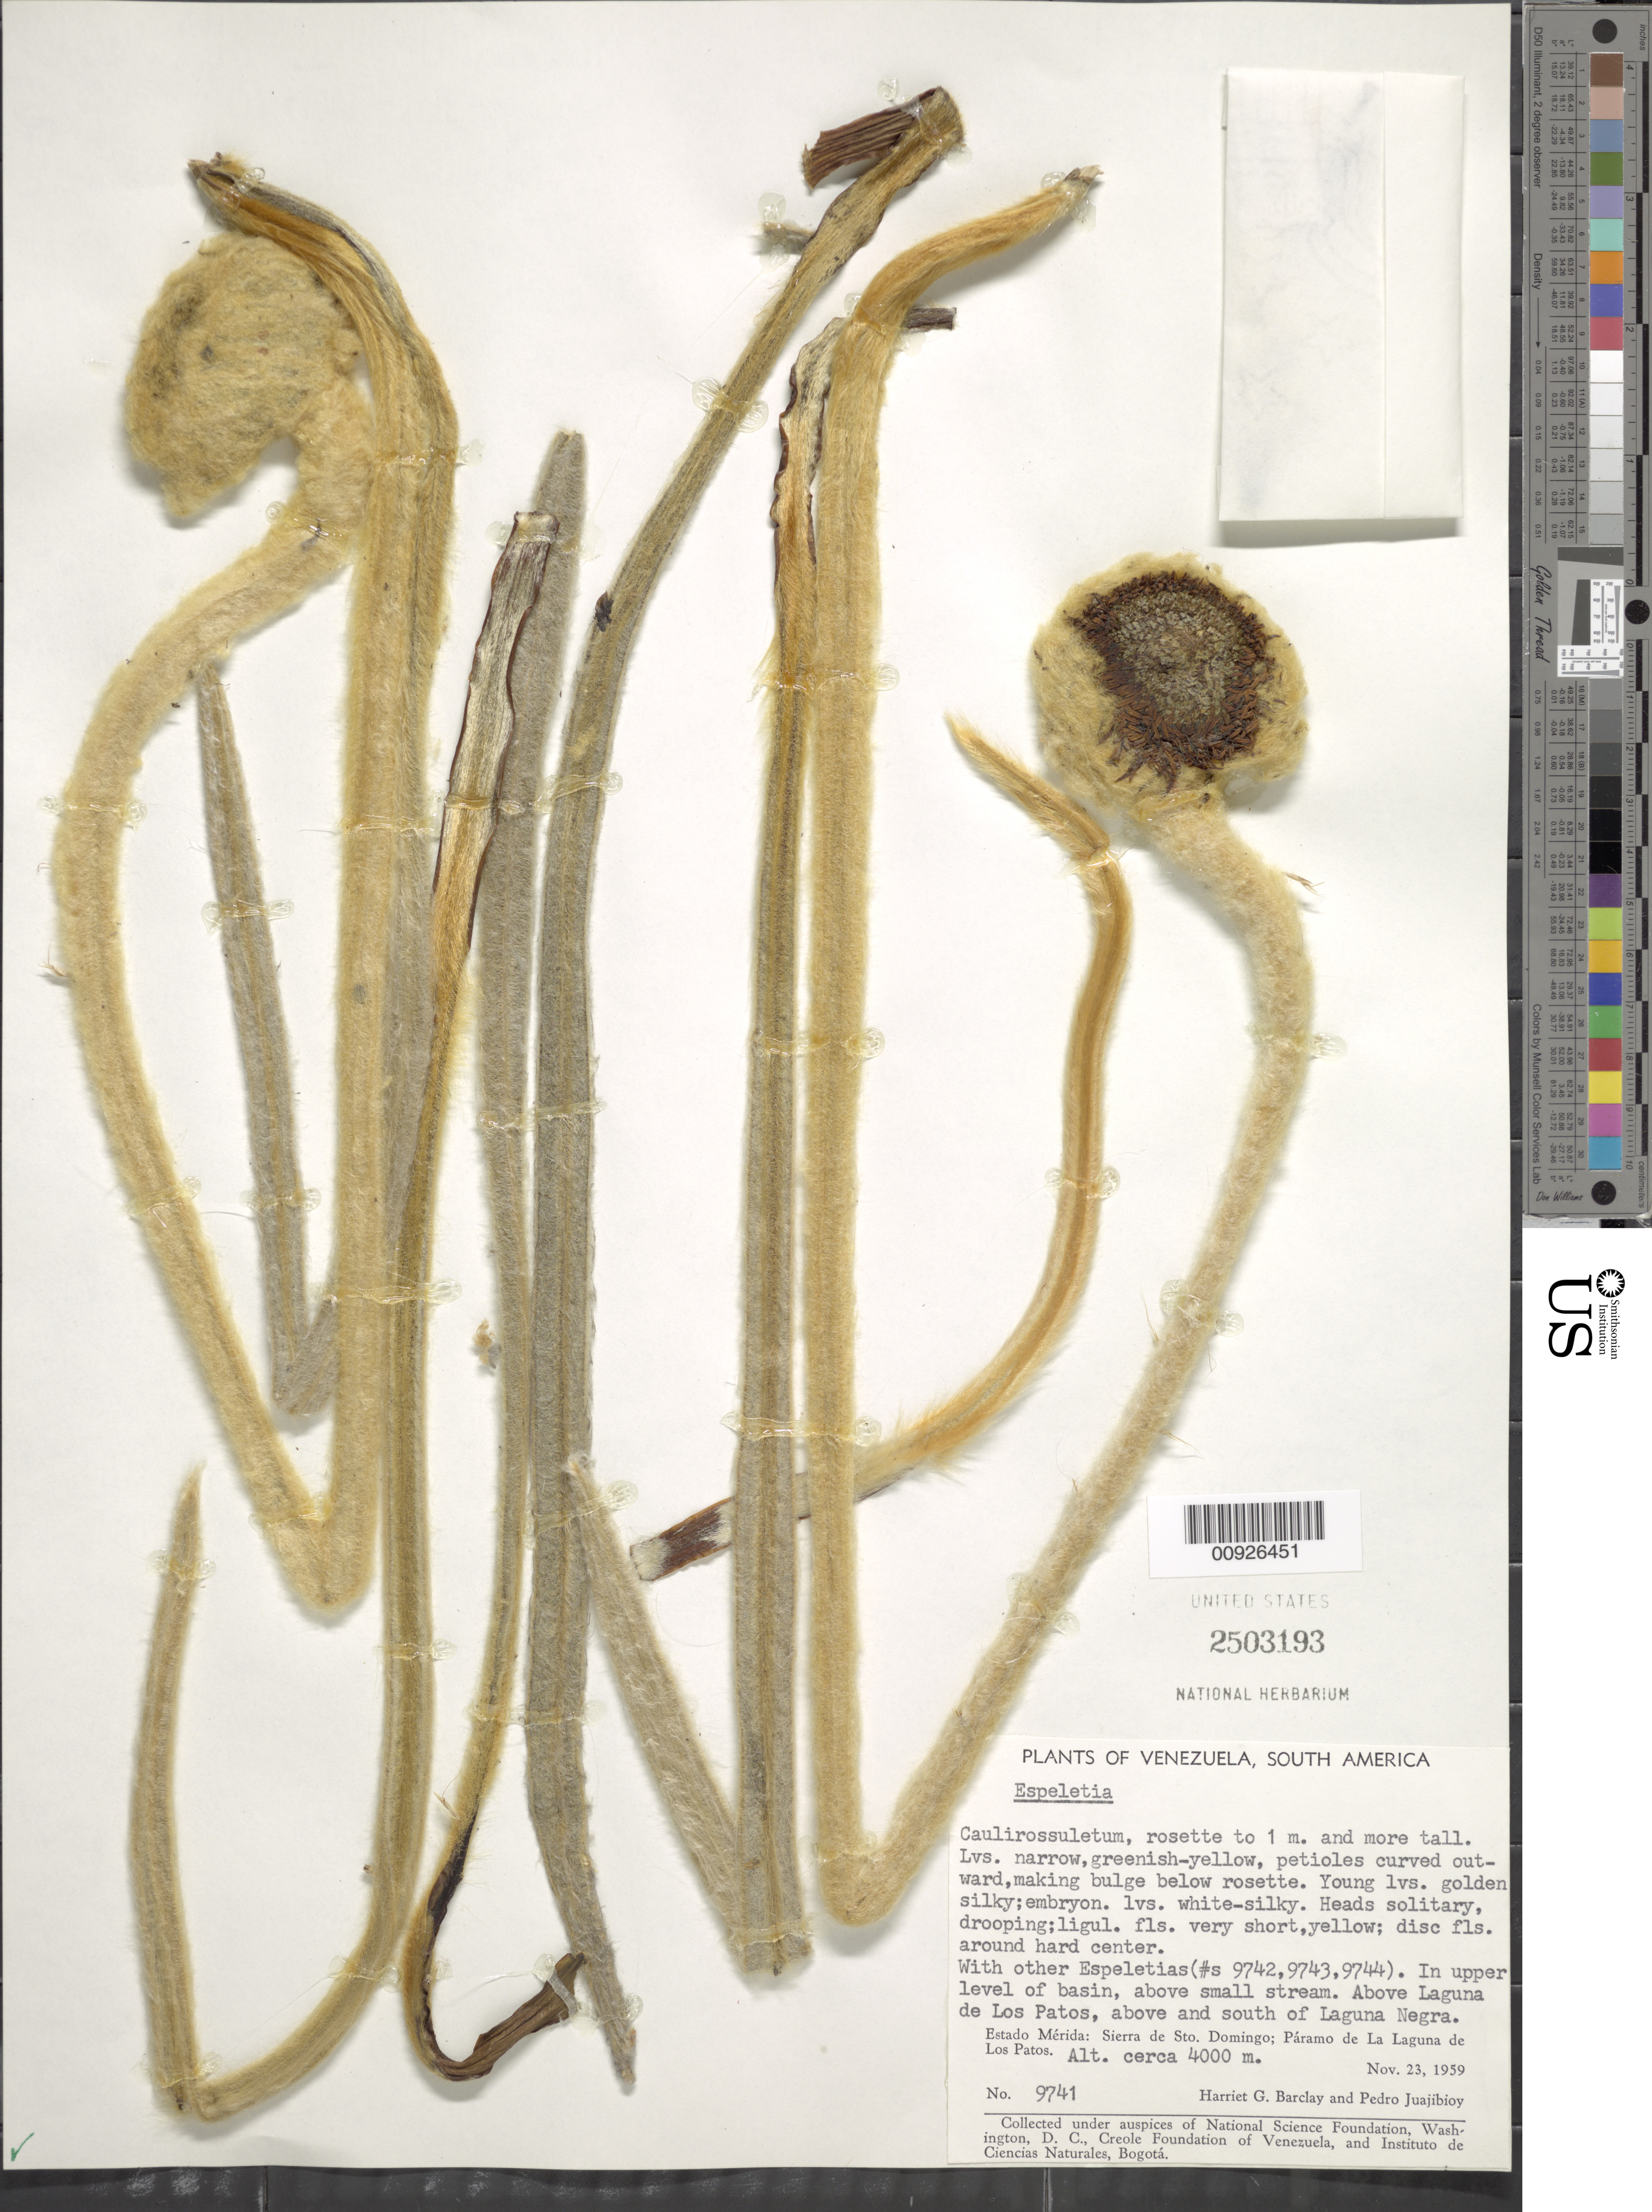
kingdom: Plantae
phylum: Tracheophyta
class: Magnoliopsida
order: Asterales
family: Asteraceae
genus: Coespeletia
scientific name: Coespeletia moritziana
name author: (Sch. Bip. ex Wedd.) Cuatrec.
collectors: H. G. Barclay & P. Juajibioy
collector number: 9741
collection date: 1959-11-23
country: Venezuela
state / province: Mérida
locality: Páramo de La Laguna de los Patos. With other espeletias (No. 9742, 9743, 9744). In upper level of basin, above small stream. Above Laguna de Los Patos, above and S of Laguna Negra. Sierra de Santo Domingo.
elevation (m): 4000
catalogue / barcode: US 2503193